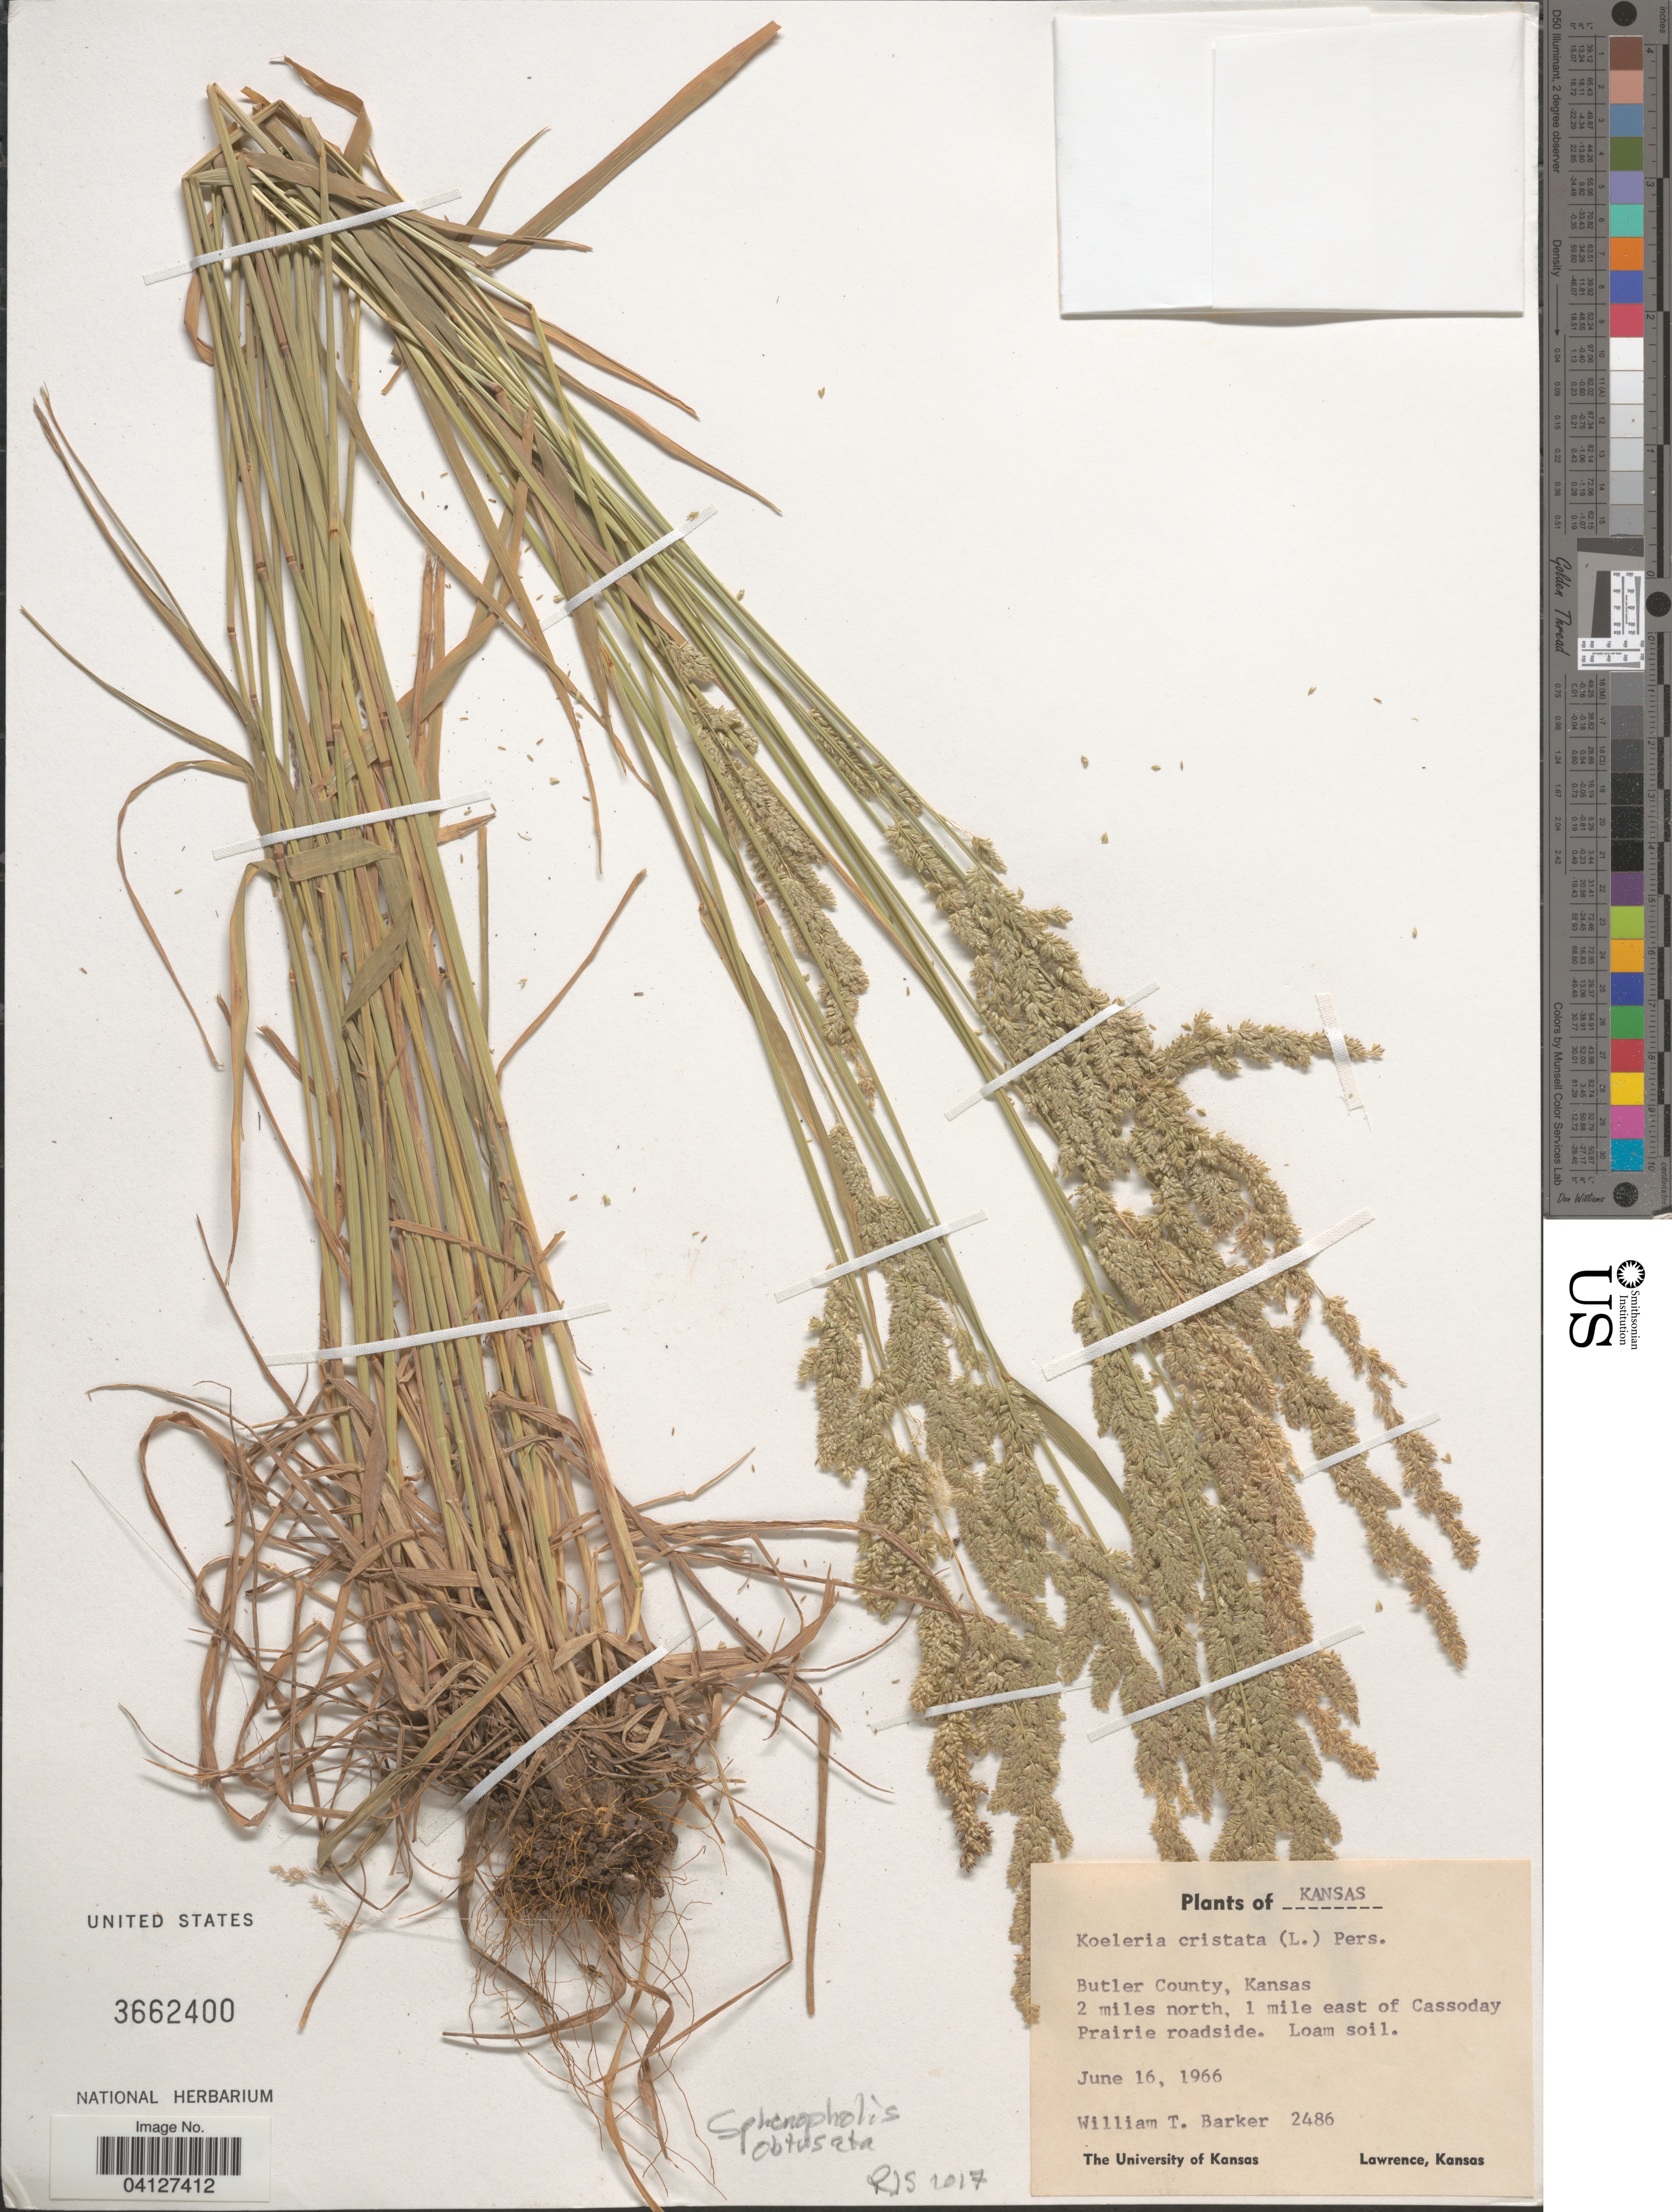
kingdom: Plantae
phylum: Tracheophyta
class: Liliopsida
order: Poales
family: Poaceae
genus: Sphenopholis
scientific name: Sphenopholis obtusata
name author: (Michx.) Scribn.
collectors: W. T. Barker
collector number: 2486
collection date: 1966-06-16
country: United States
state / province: Kansas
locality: Butler County. 2 miles north, 1 mile east of Cassoday.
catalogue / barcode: US 3662400